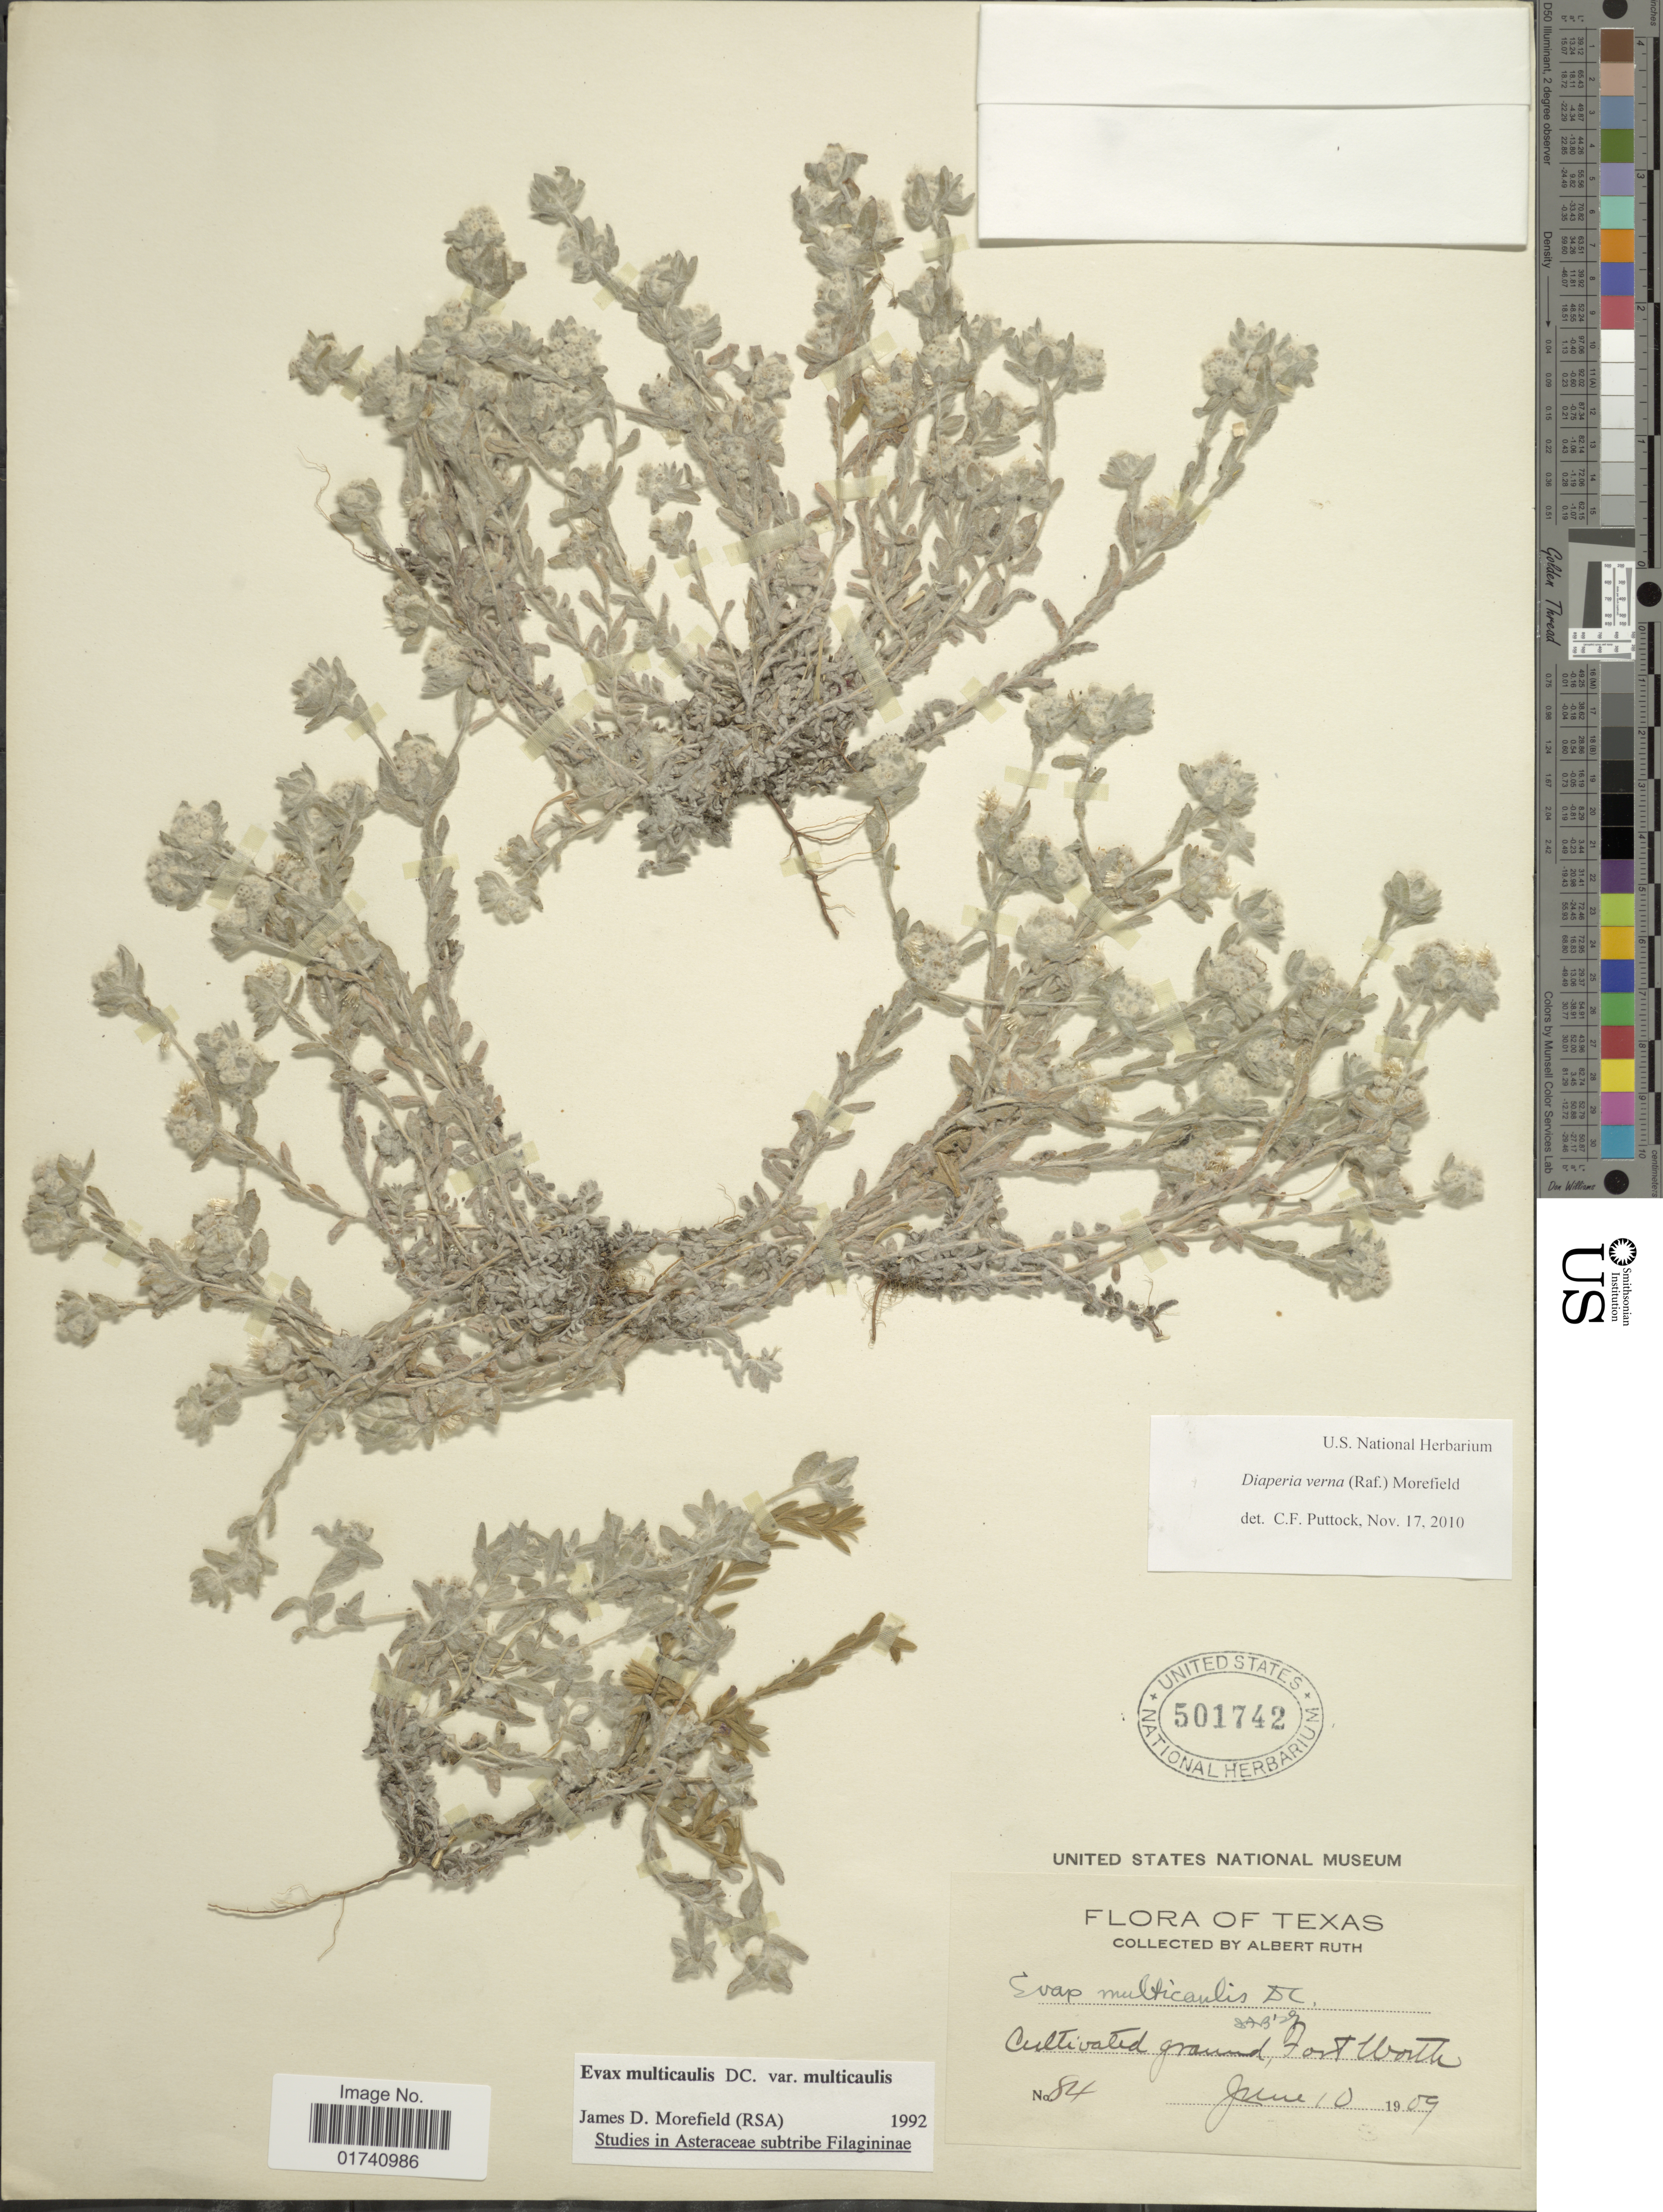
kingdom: Plantae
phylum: Tracheophyta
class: Magnoliopsida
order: Asterales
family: Asteraceae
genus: Diaperia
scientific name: Diaperia verna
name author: (Raf.) Morefield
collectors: A. Ruth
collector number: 84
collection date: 1909-06-10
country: United States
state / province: Texas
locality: Fort Worth.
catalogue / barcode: US 501742